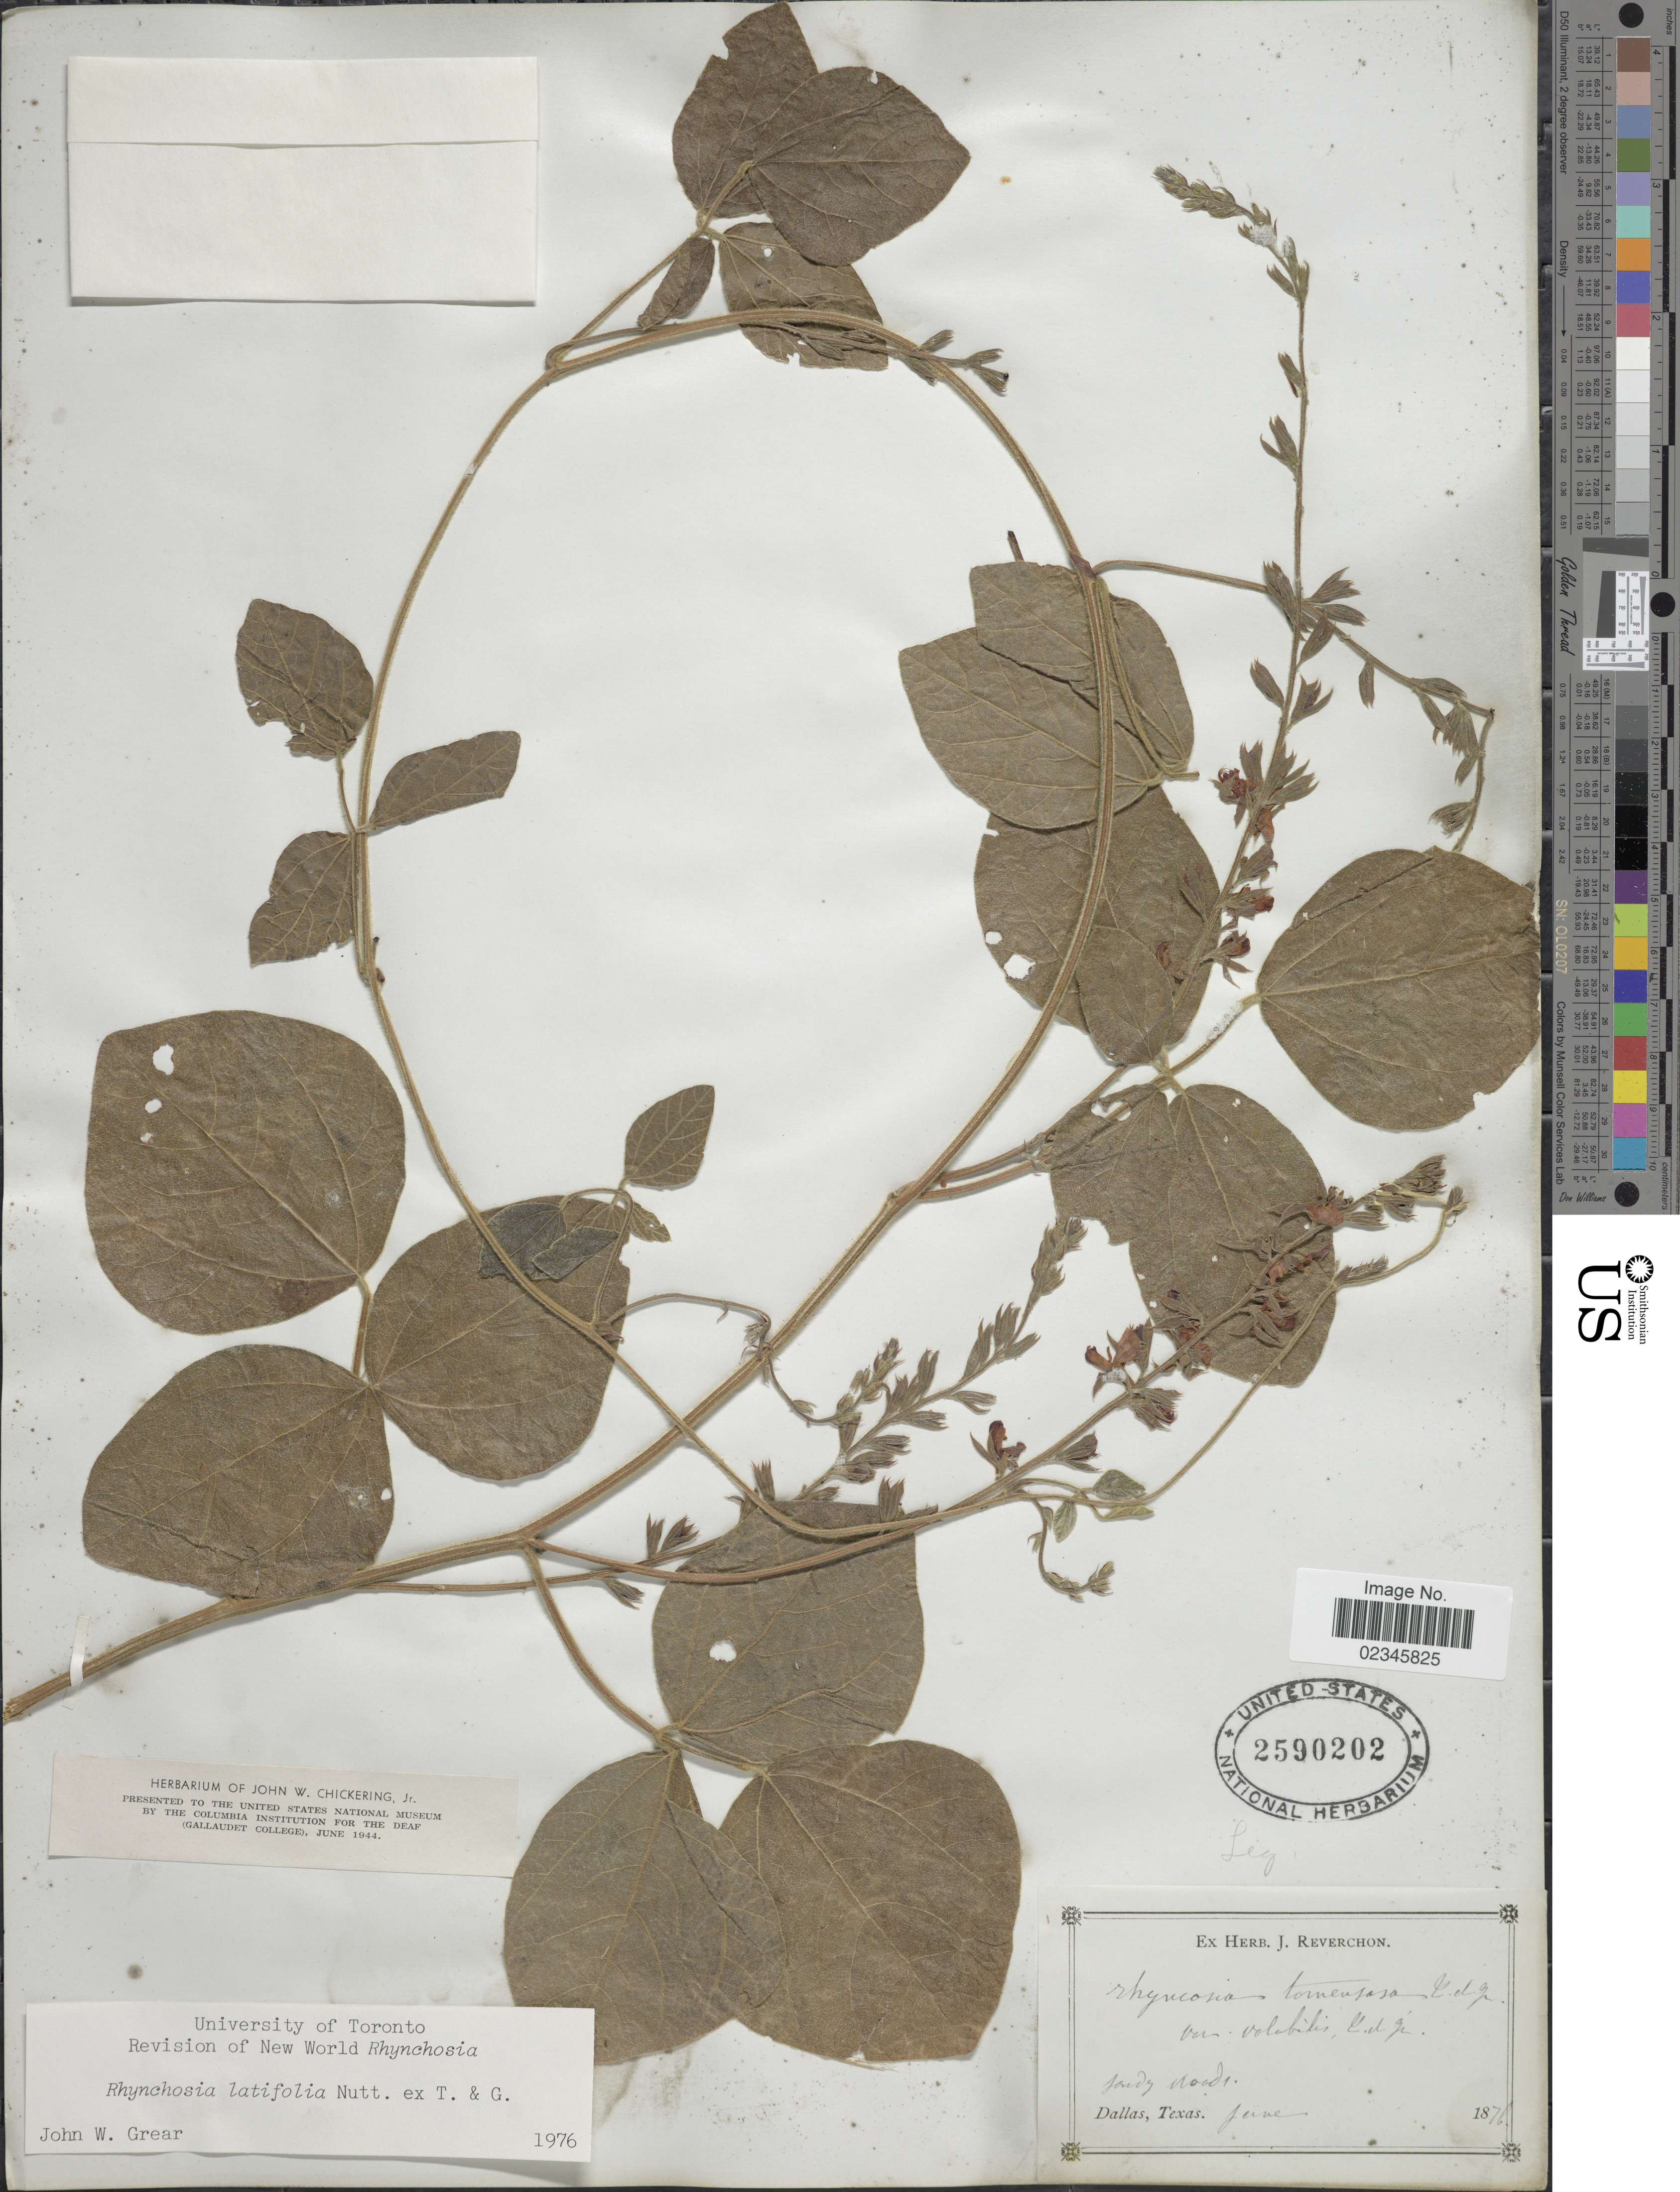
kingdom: Plantae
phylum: Tracheophyta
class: Magnoliopsida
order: Fabales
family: Fabaceae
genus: Rhynchosia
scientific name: Rhynchosia latifolia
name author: Nutt. ex Torr. & A. Gray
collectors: ex herb. J. Reverchon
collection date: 1876-06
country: United States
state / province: Texas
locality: Sandy woods, Dallas.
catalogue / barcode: US 2590202